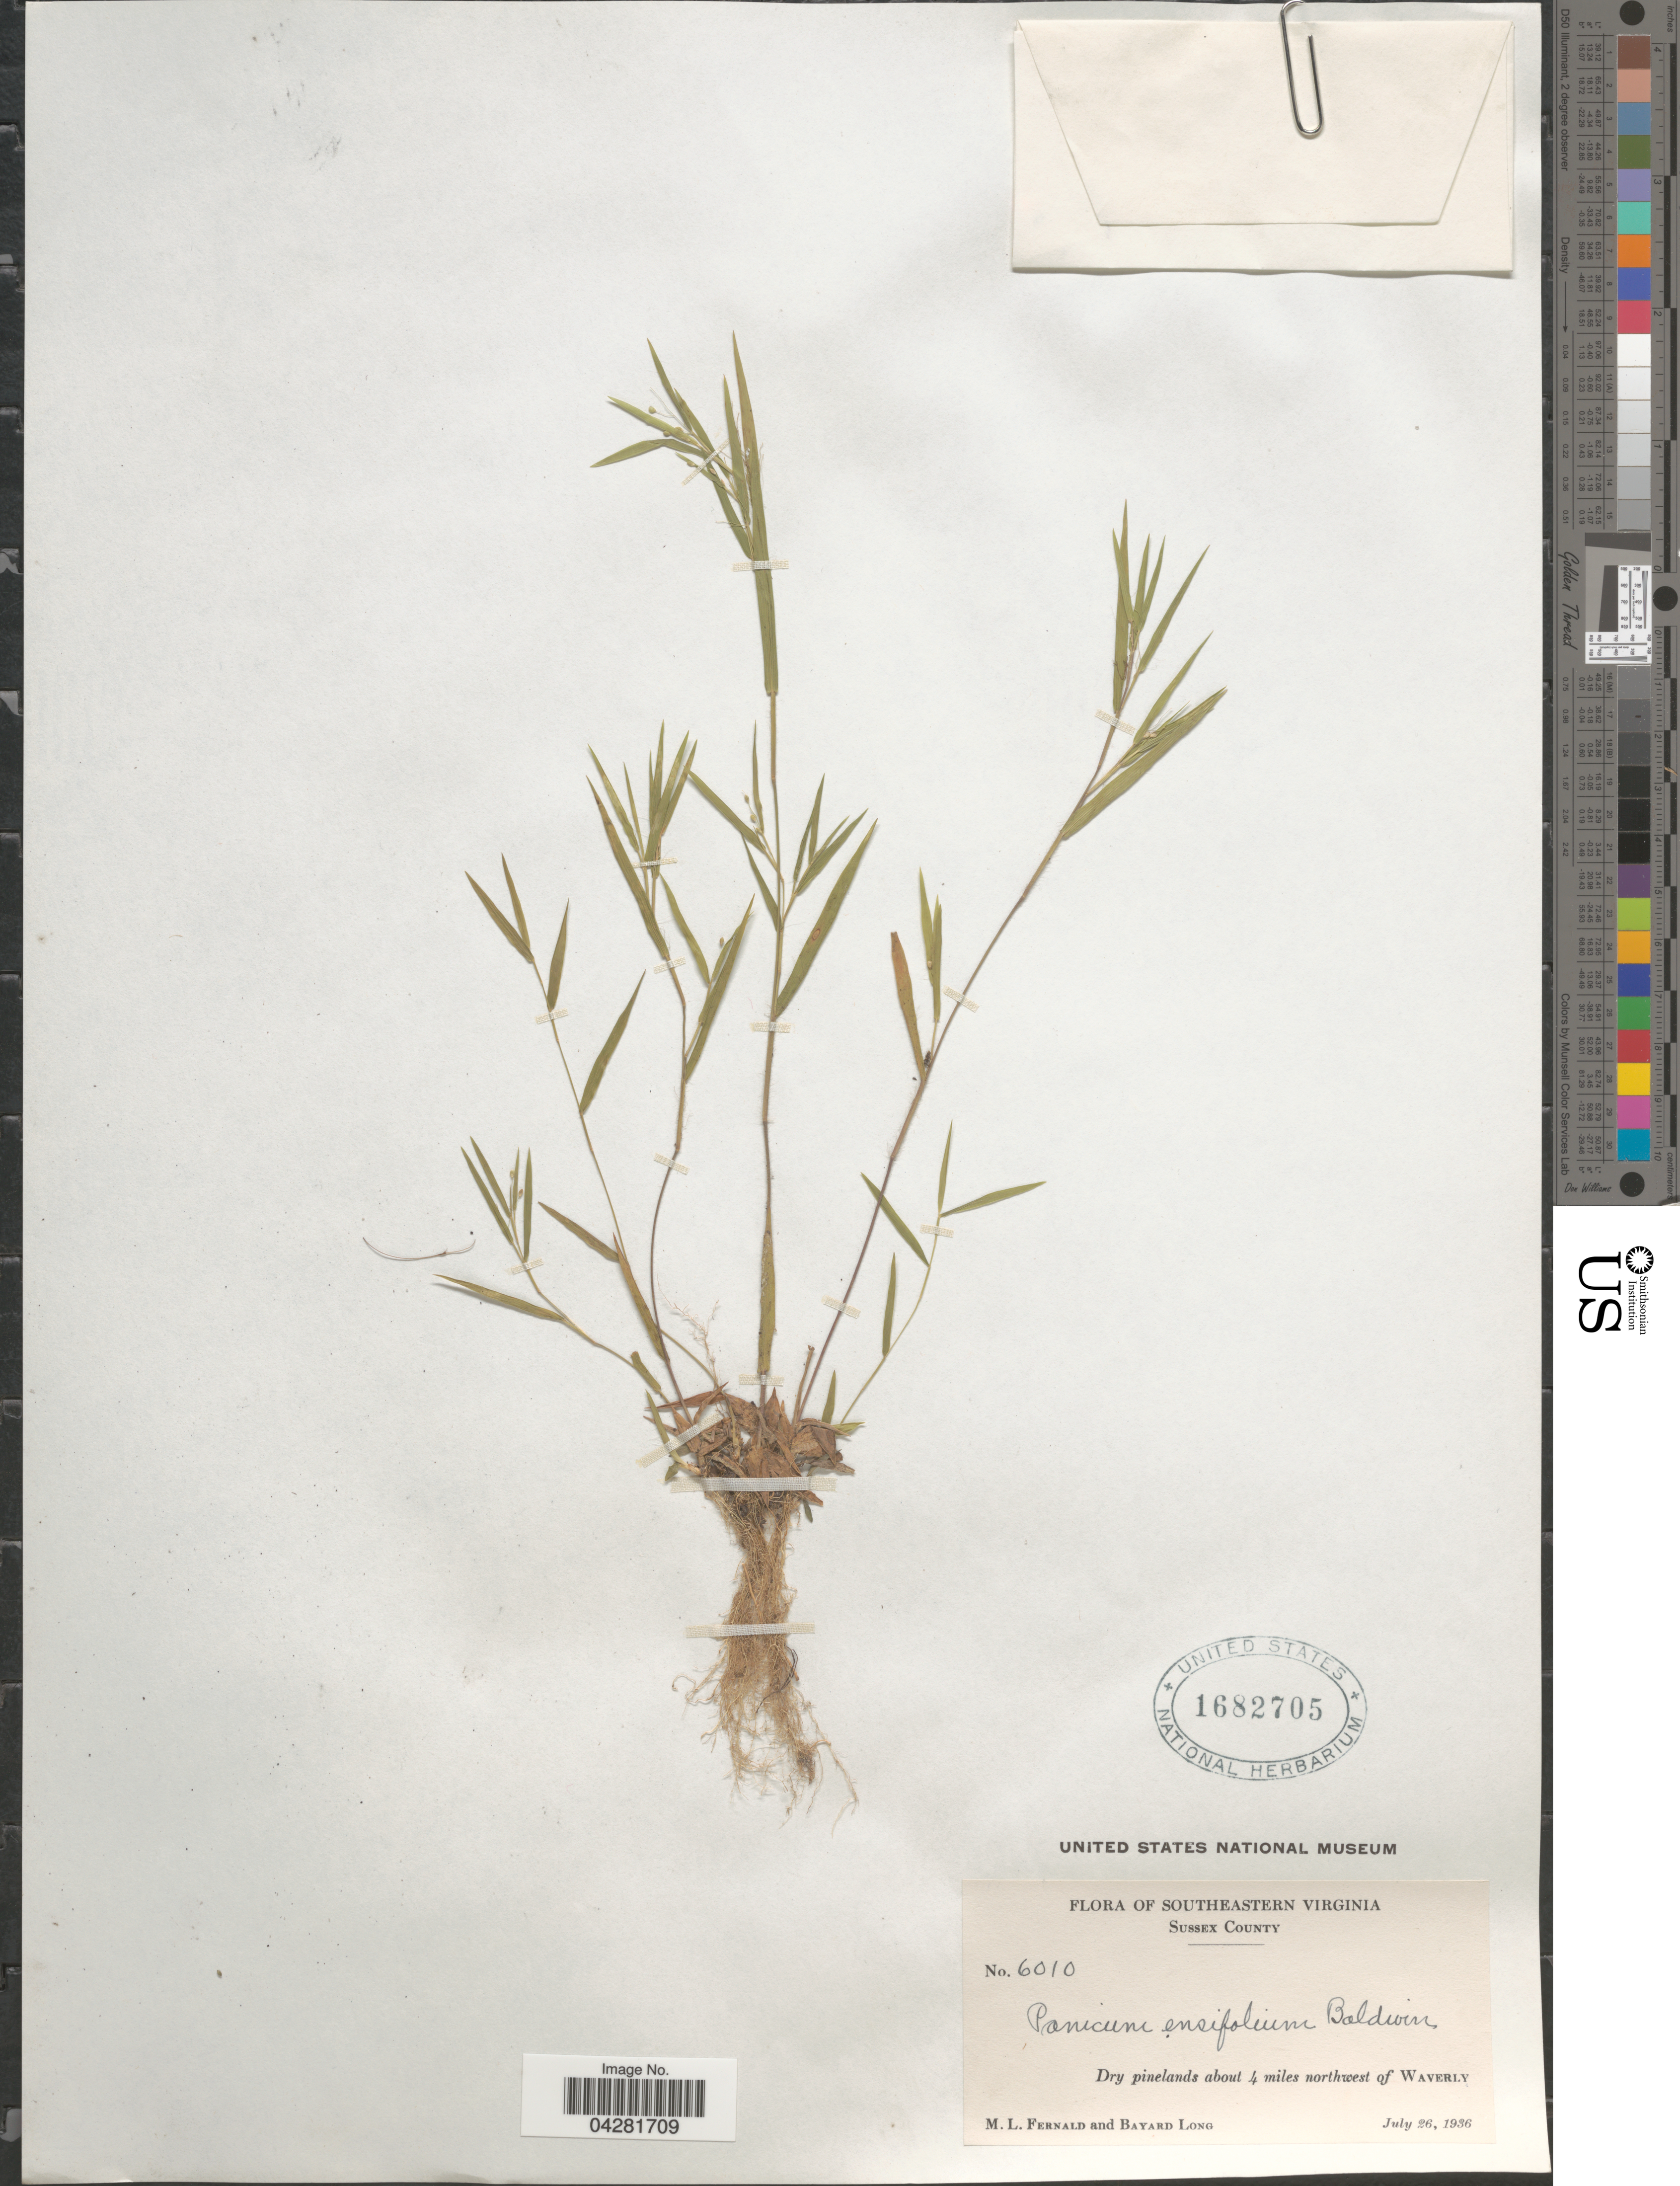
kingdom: Plantae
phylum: Tracheophyta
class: Liliopsida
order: Poales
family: Poaceae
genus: Dichanthelium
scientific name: Dichanthelium ensifolium var. ensifolium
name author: (Baldwin ex Elliot) Gould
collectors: M. L. Fernald & B. Long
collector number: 6010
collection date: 1936-07-26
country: United States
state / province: Virginia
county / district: Sussex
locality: Southeastern Virginia. Sussex County. Dry pinelands about 4 miles northwest of Waverly.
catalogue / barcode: US 1682705